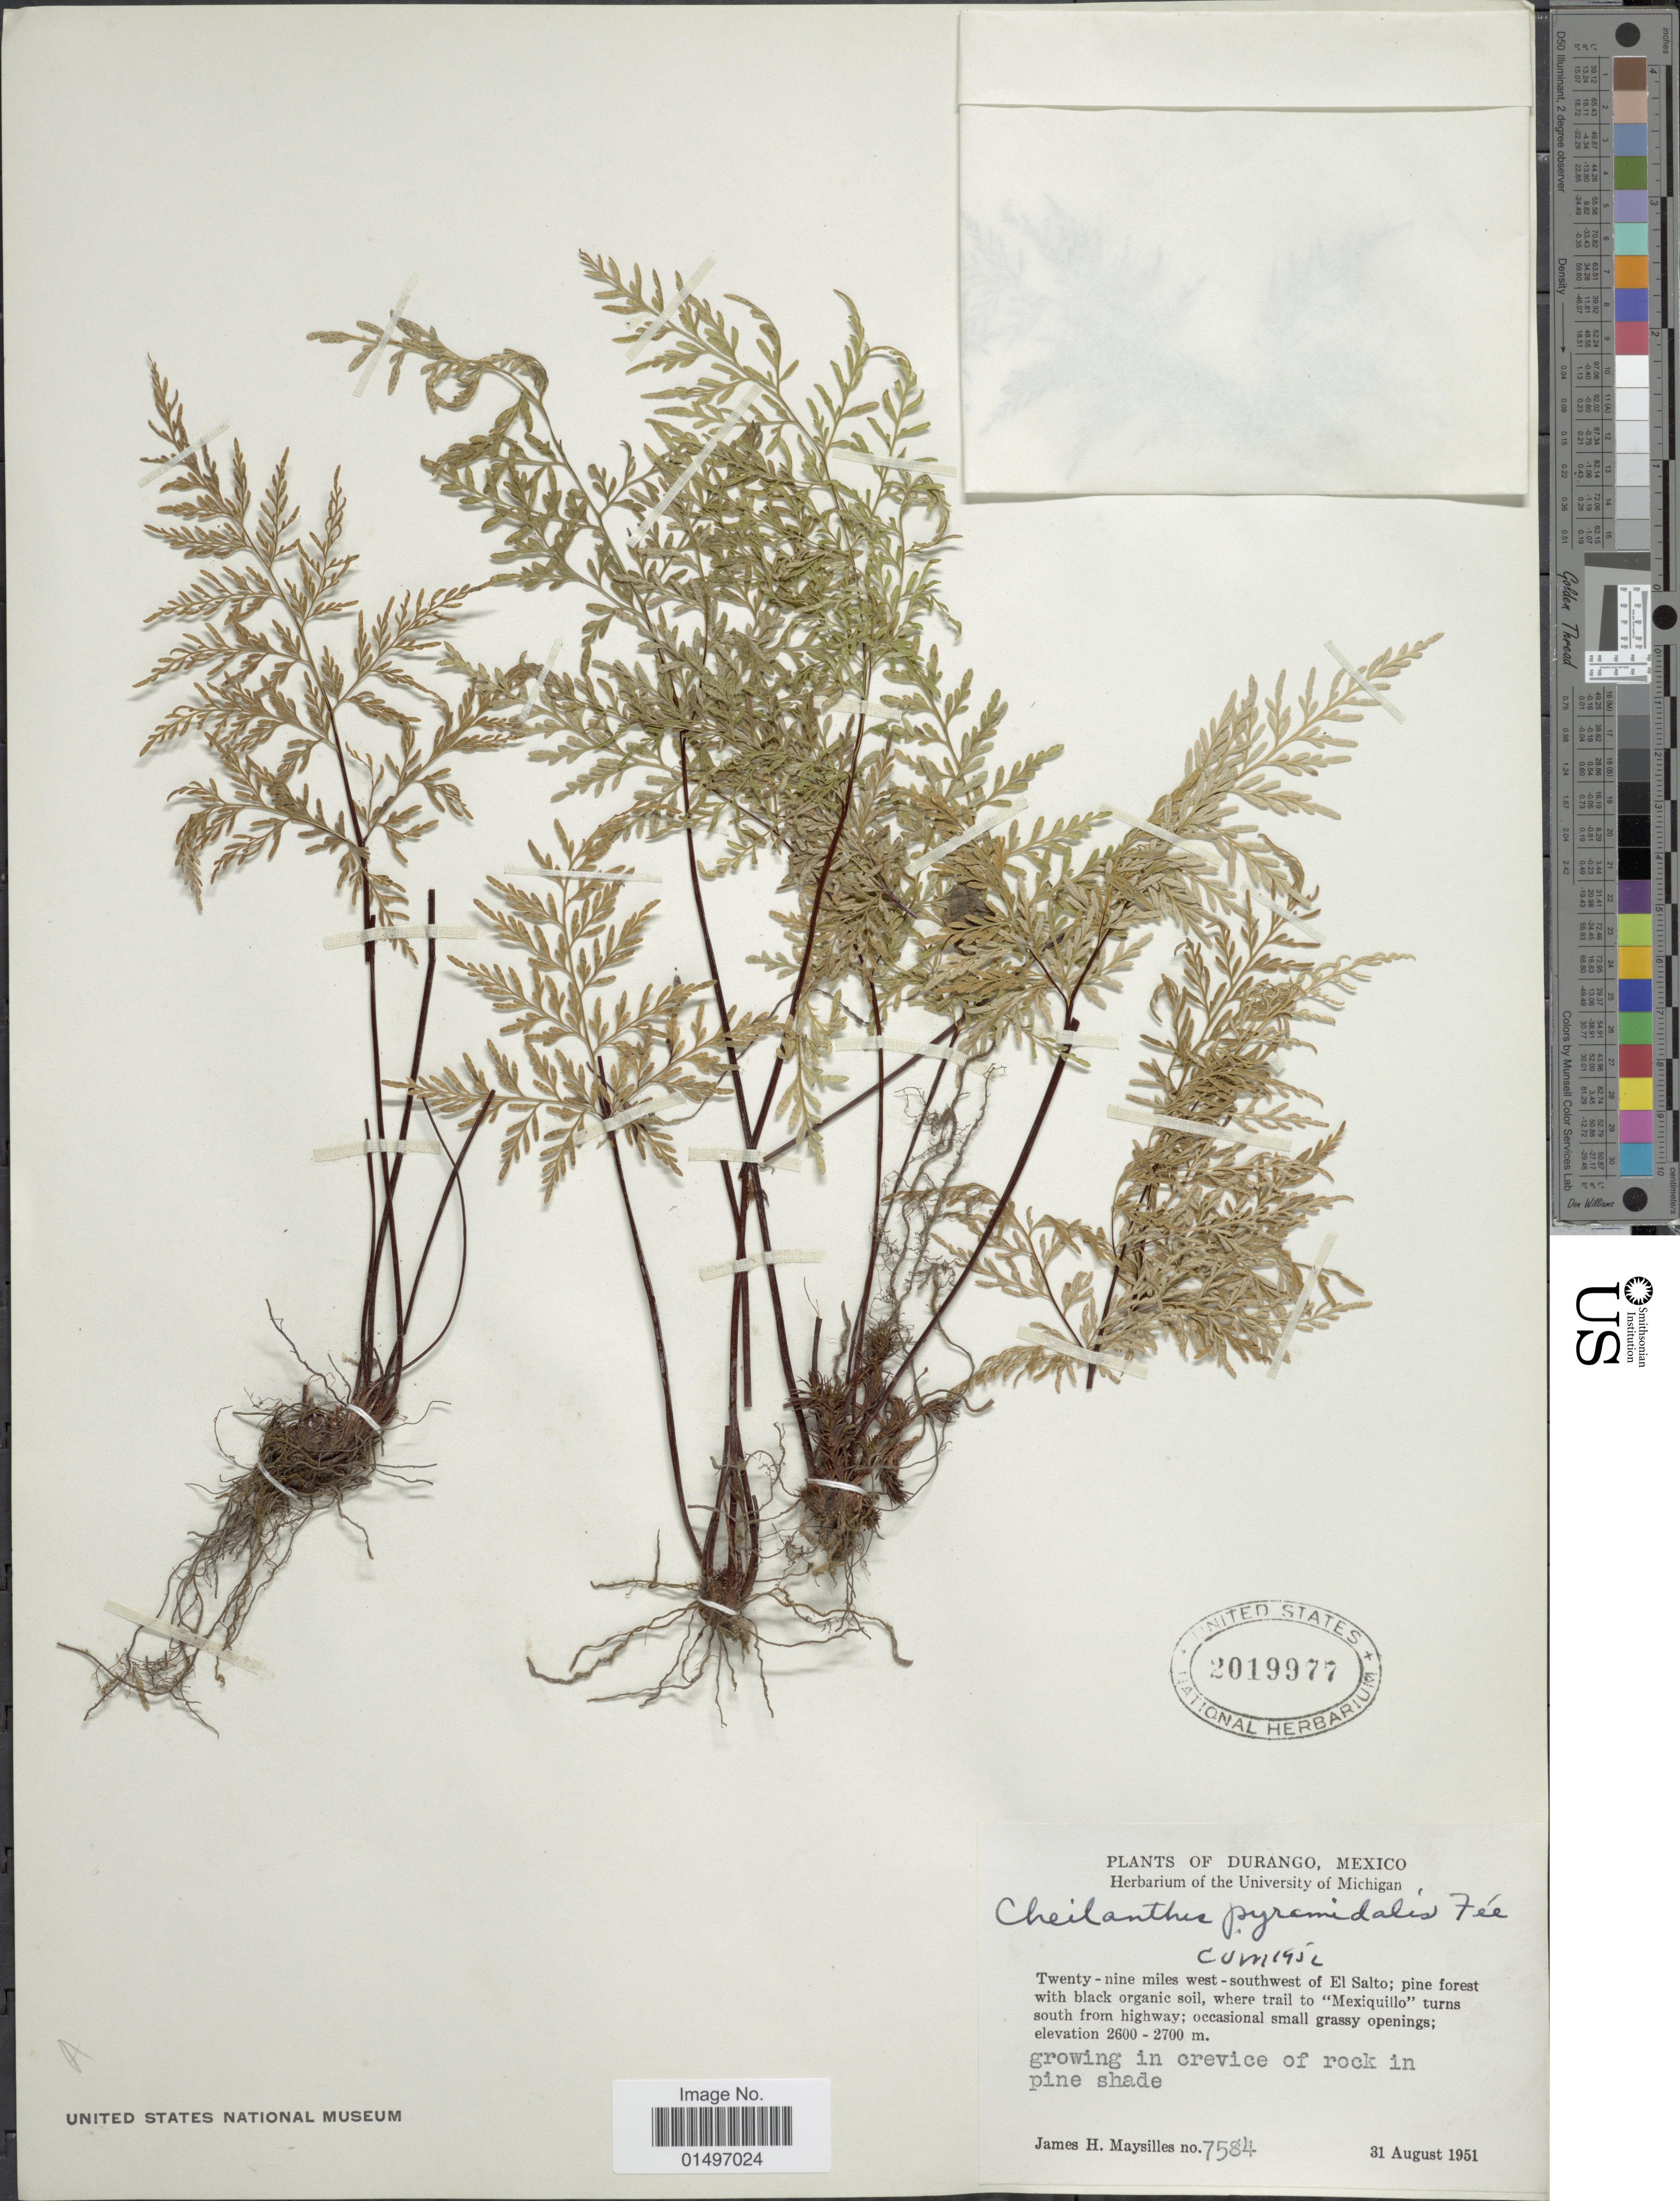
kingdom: Plantae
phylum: Tracheophyta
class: Polypodiopsida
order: Polypodiales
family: Pteridaceae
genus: Gaga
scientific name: Gaga hirsuta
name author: (Link) Fay W. Li & Windham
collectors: J. Maysilles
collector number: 7584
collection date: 1951-08-31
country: Mexico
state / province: Durango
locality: Mexico, State of Durango, Twenty-nine miles west-southwest of El Salto.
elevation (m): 2600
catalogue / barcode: US 2019977